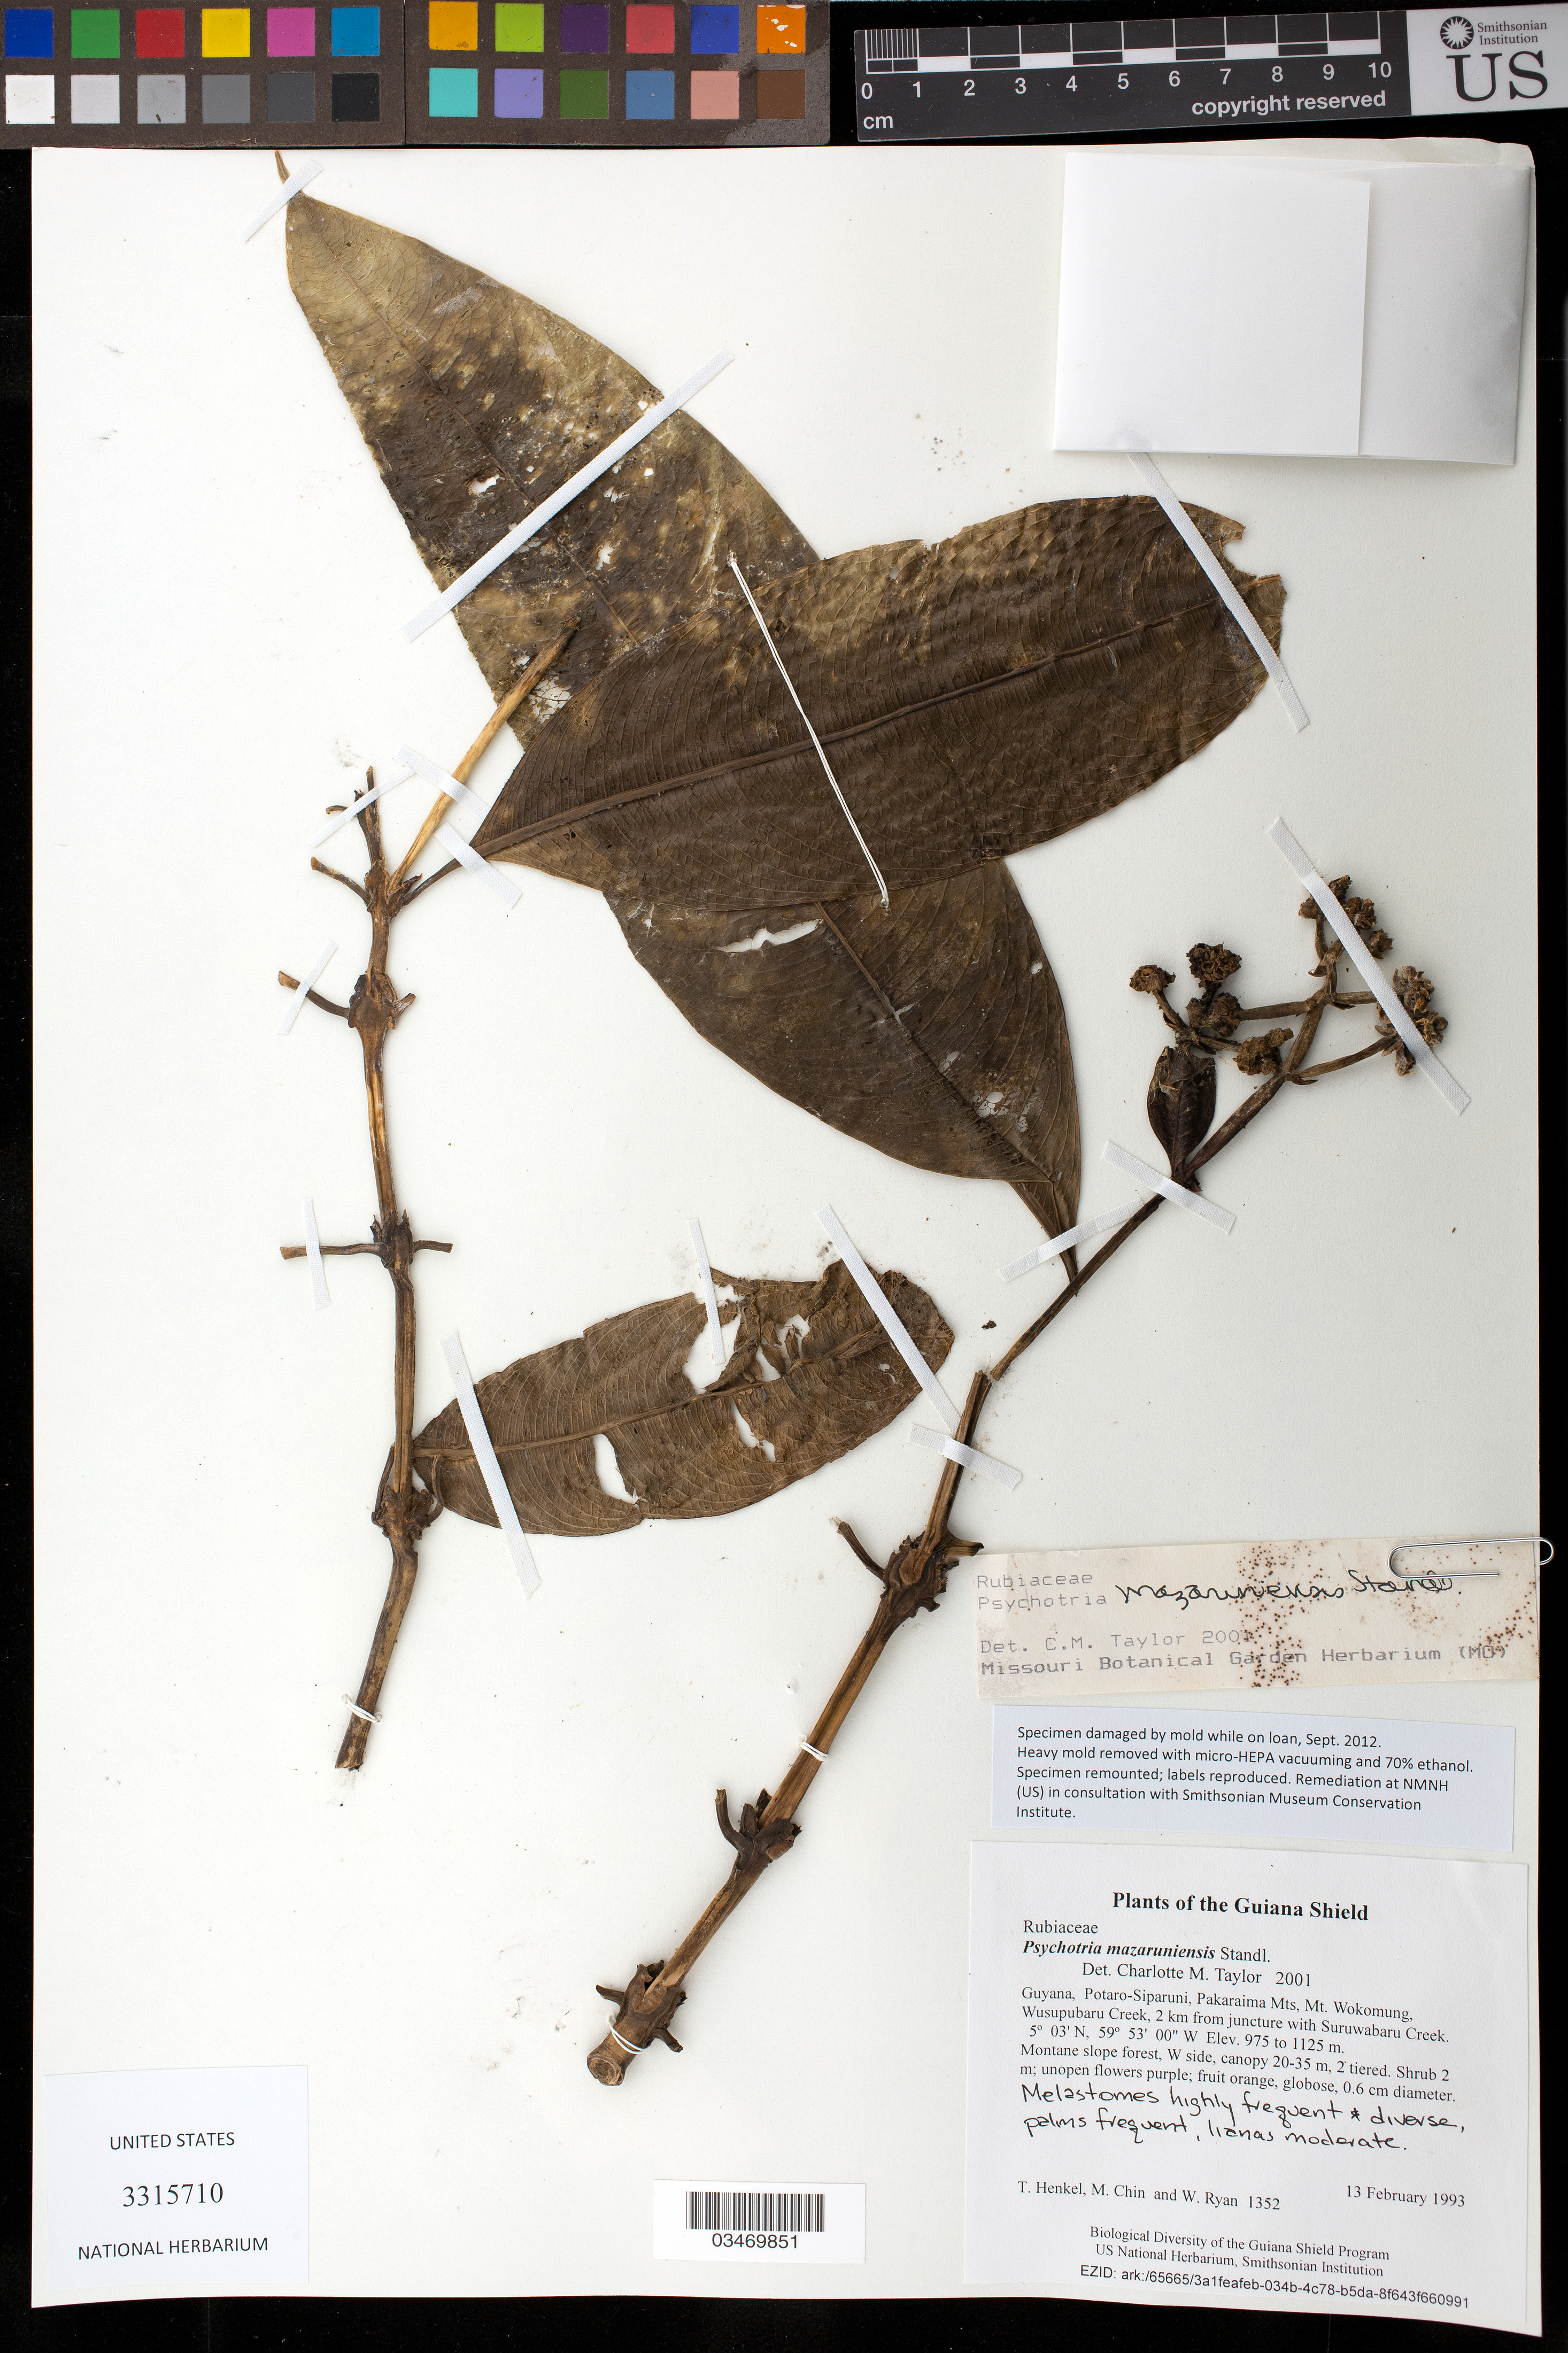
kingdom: Plantae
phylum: Tracheophyta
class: Magnoliopsida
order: Gentianales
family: Rubiaceae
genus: Psychotria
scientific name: Psychotria mazaruniensis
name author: Standl.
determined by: Taylor, Charlotte M.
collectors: T. Henkel, M. Chin & W. Ryan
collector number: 1352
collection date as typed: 13 February 1993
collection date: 1993-02-13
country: Guyana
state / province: Potaro-Siparuni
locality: Pakaraima Mts, Mt. Wokomung, Wusupubaru Creek, 2 km from juncture with Suruwabaru Creek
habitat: Montane slope forest, W side, canopy 20-35 m, 2 tiered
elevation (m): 975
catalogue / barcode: US 3315710